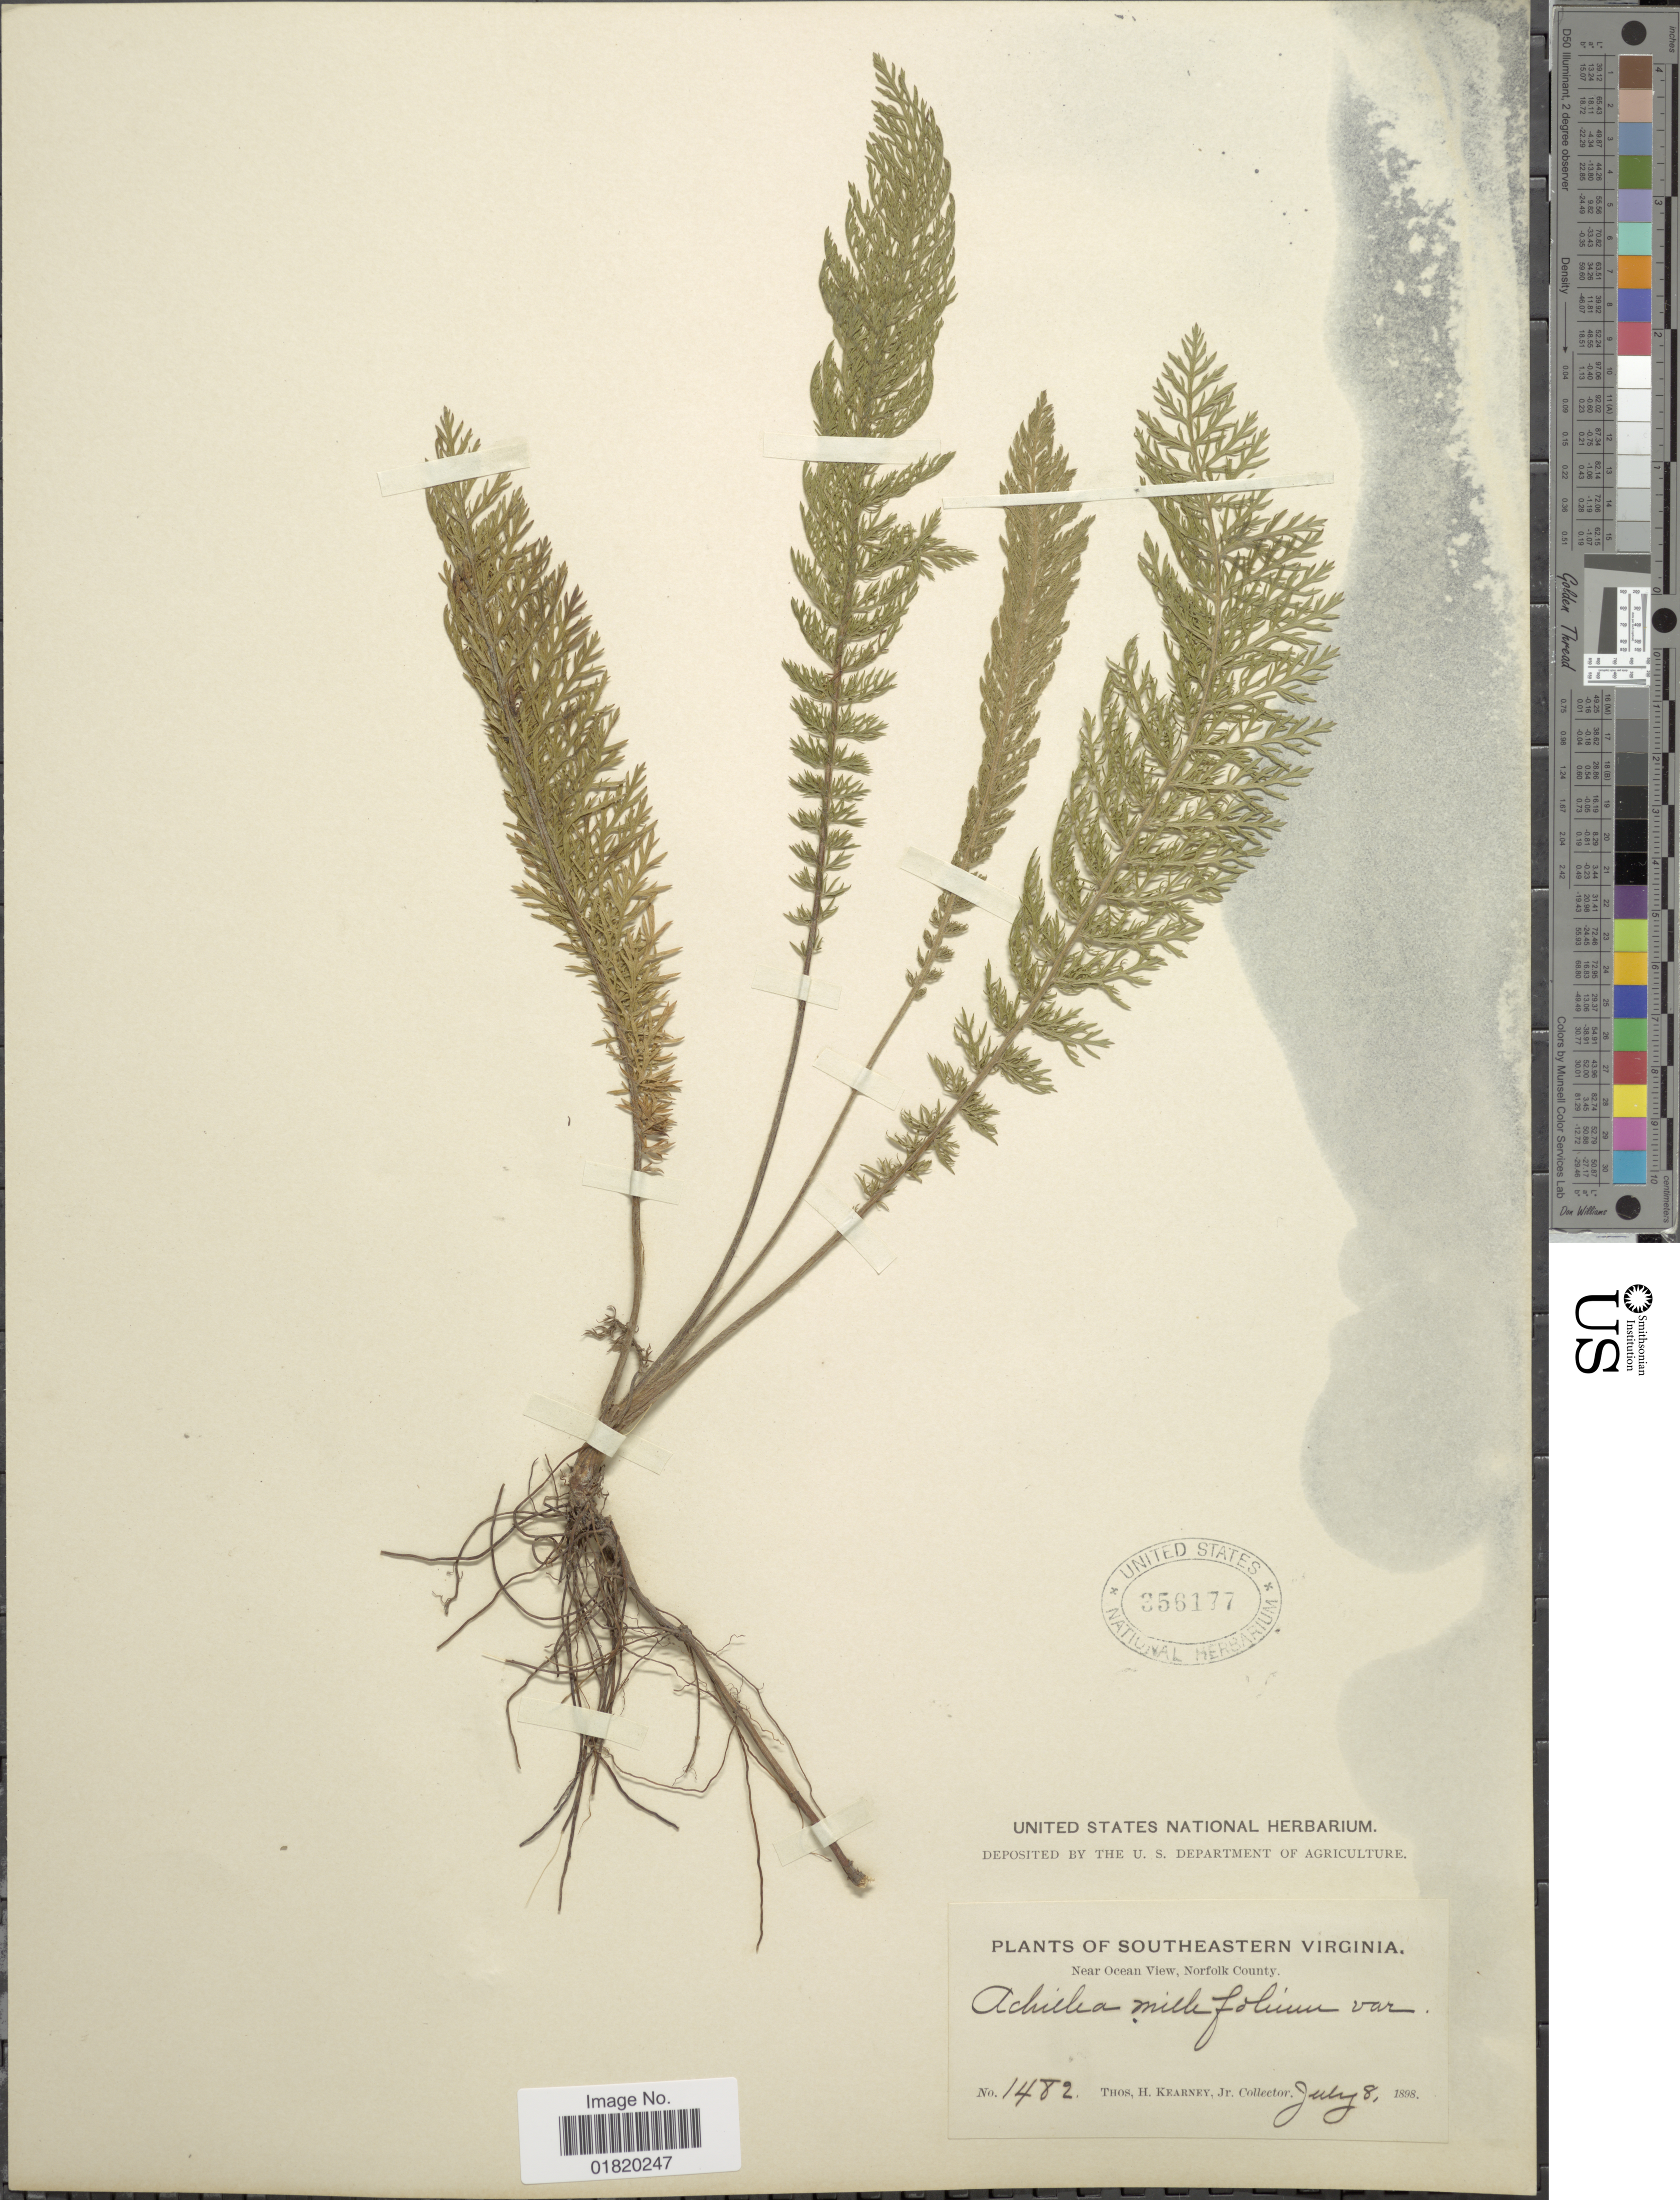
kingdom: Plantae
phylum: Tracheophyta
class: Magnoliopsida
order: Asterales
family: Asteraceae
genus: Achillea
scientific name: Achillea millefolium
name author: L.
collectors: T. H. Kearney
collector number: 1482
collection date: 1898-07-08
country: United States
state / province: Virginia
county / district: City of Norfolk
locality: Southeastern Virginia. Near Ocean View, Norfolk County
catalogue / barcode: US 356177